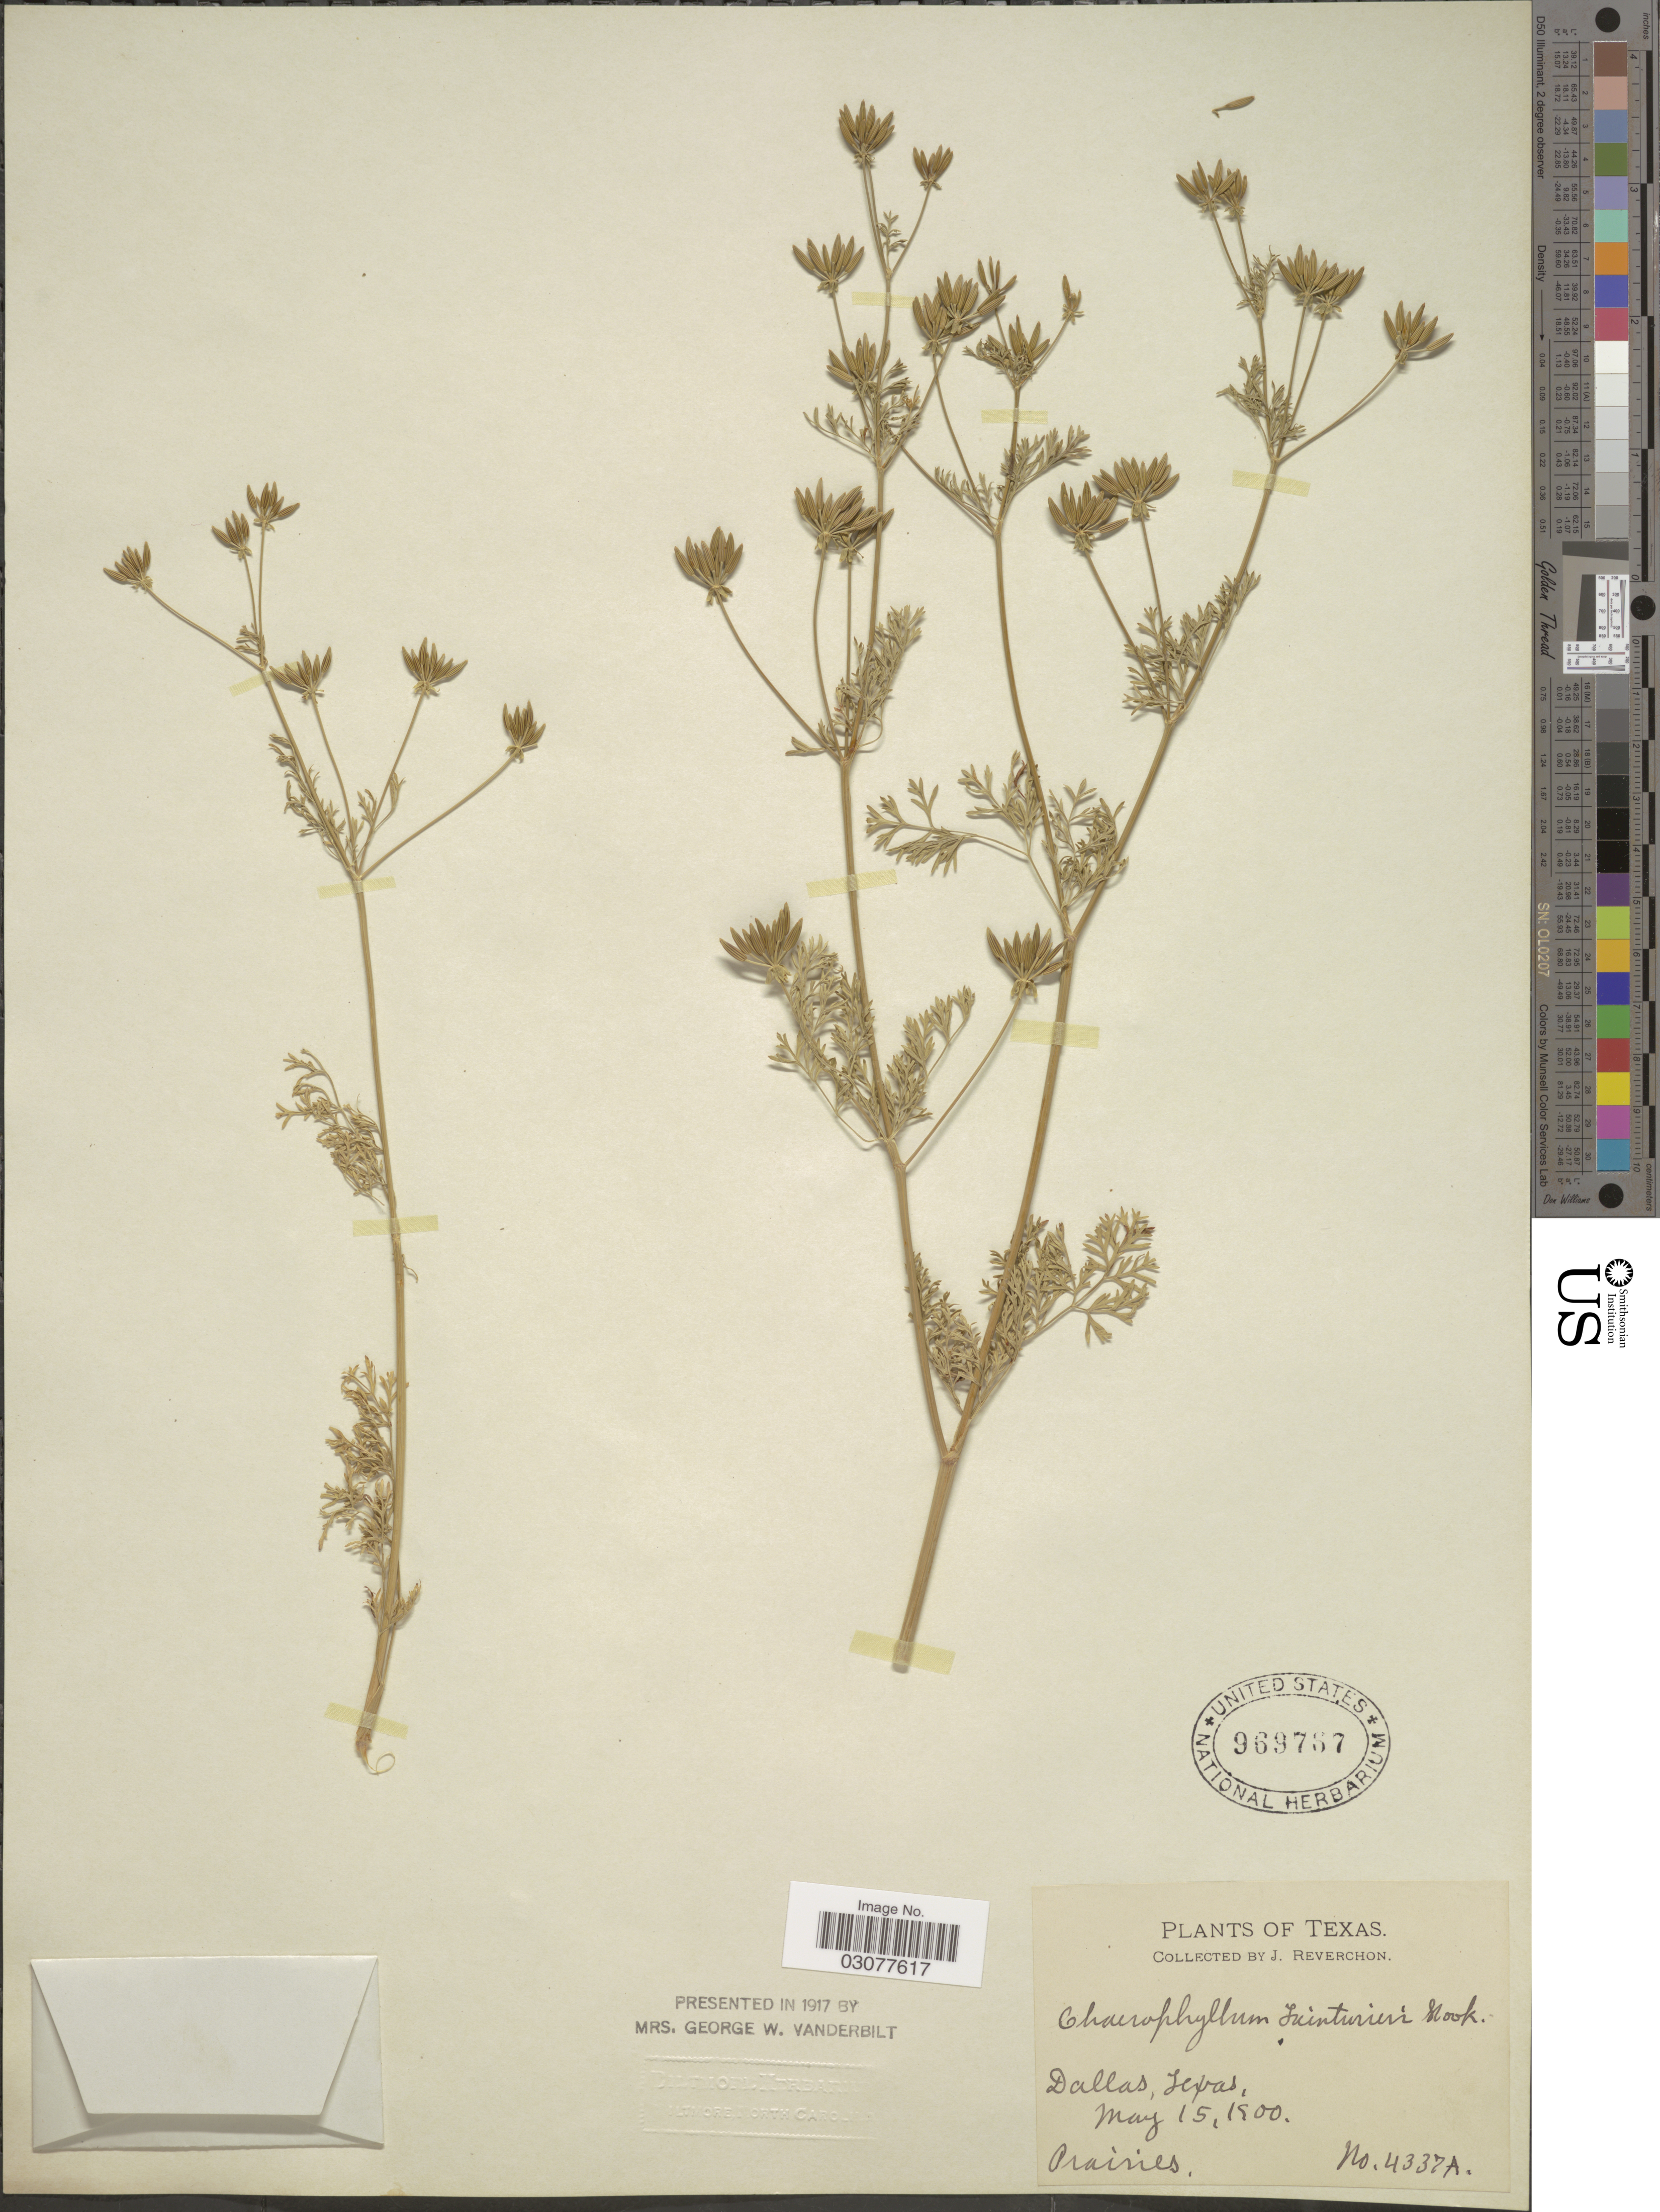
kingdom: Plantae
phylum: Tracheophyta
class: Magnoliopsida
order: Apiales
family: Apiaceae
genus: Chaerophyllum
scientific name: Chaerophyllum texanum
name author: J.M. Coult. & Rose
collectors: J. Reverchon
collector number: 4337A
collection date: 1900-05-15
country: United States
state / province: Texas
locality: Dallas.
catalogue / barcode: US 969767